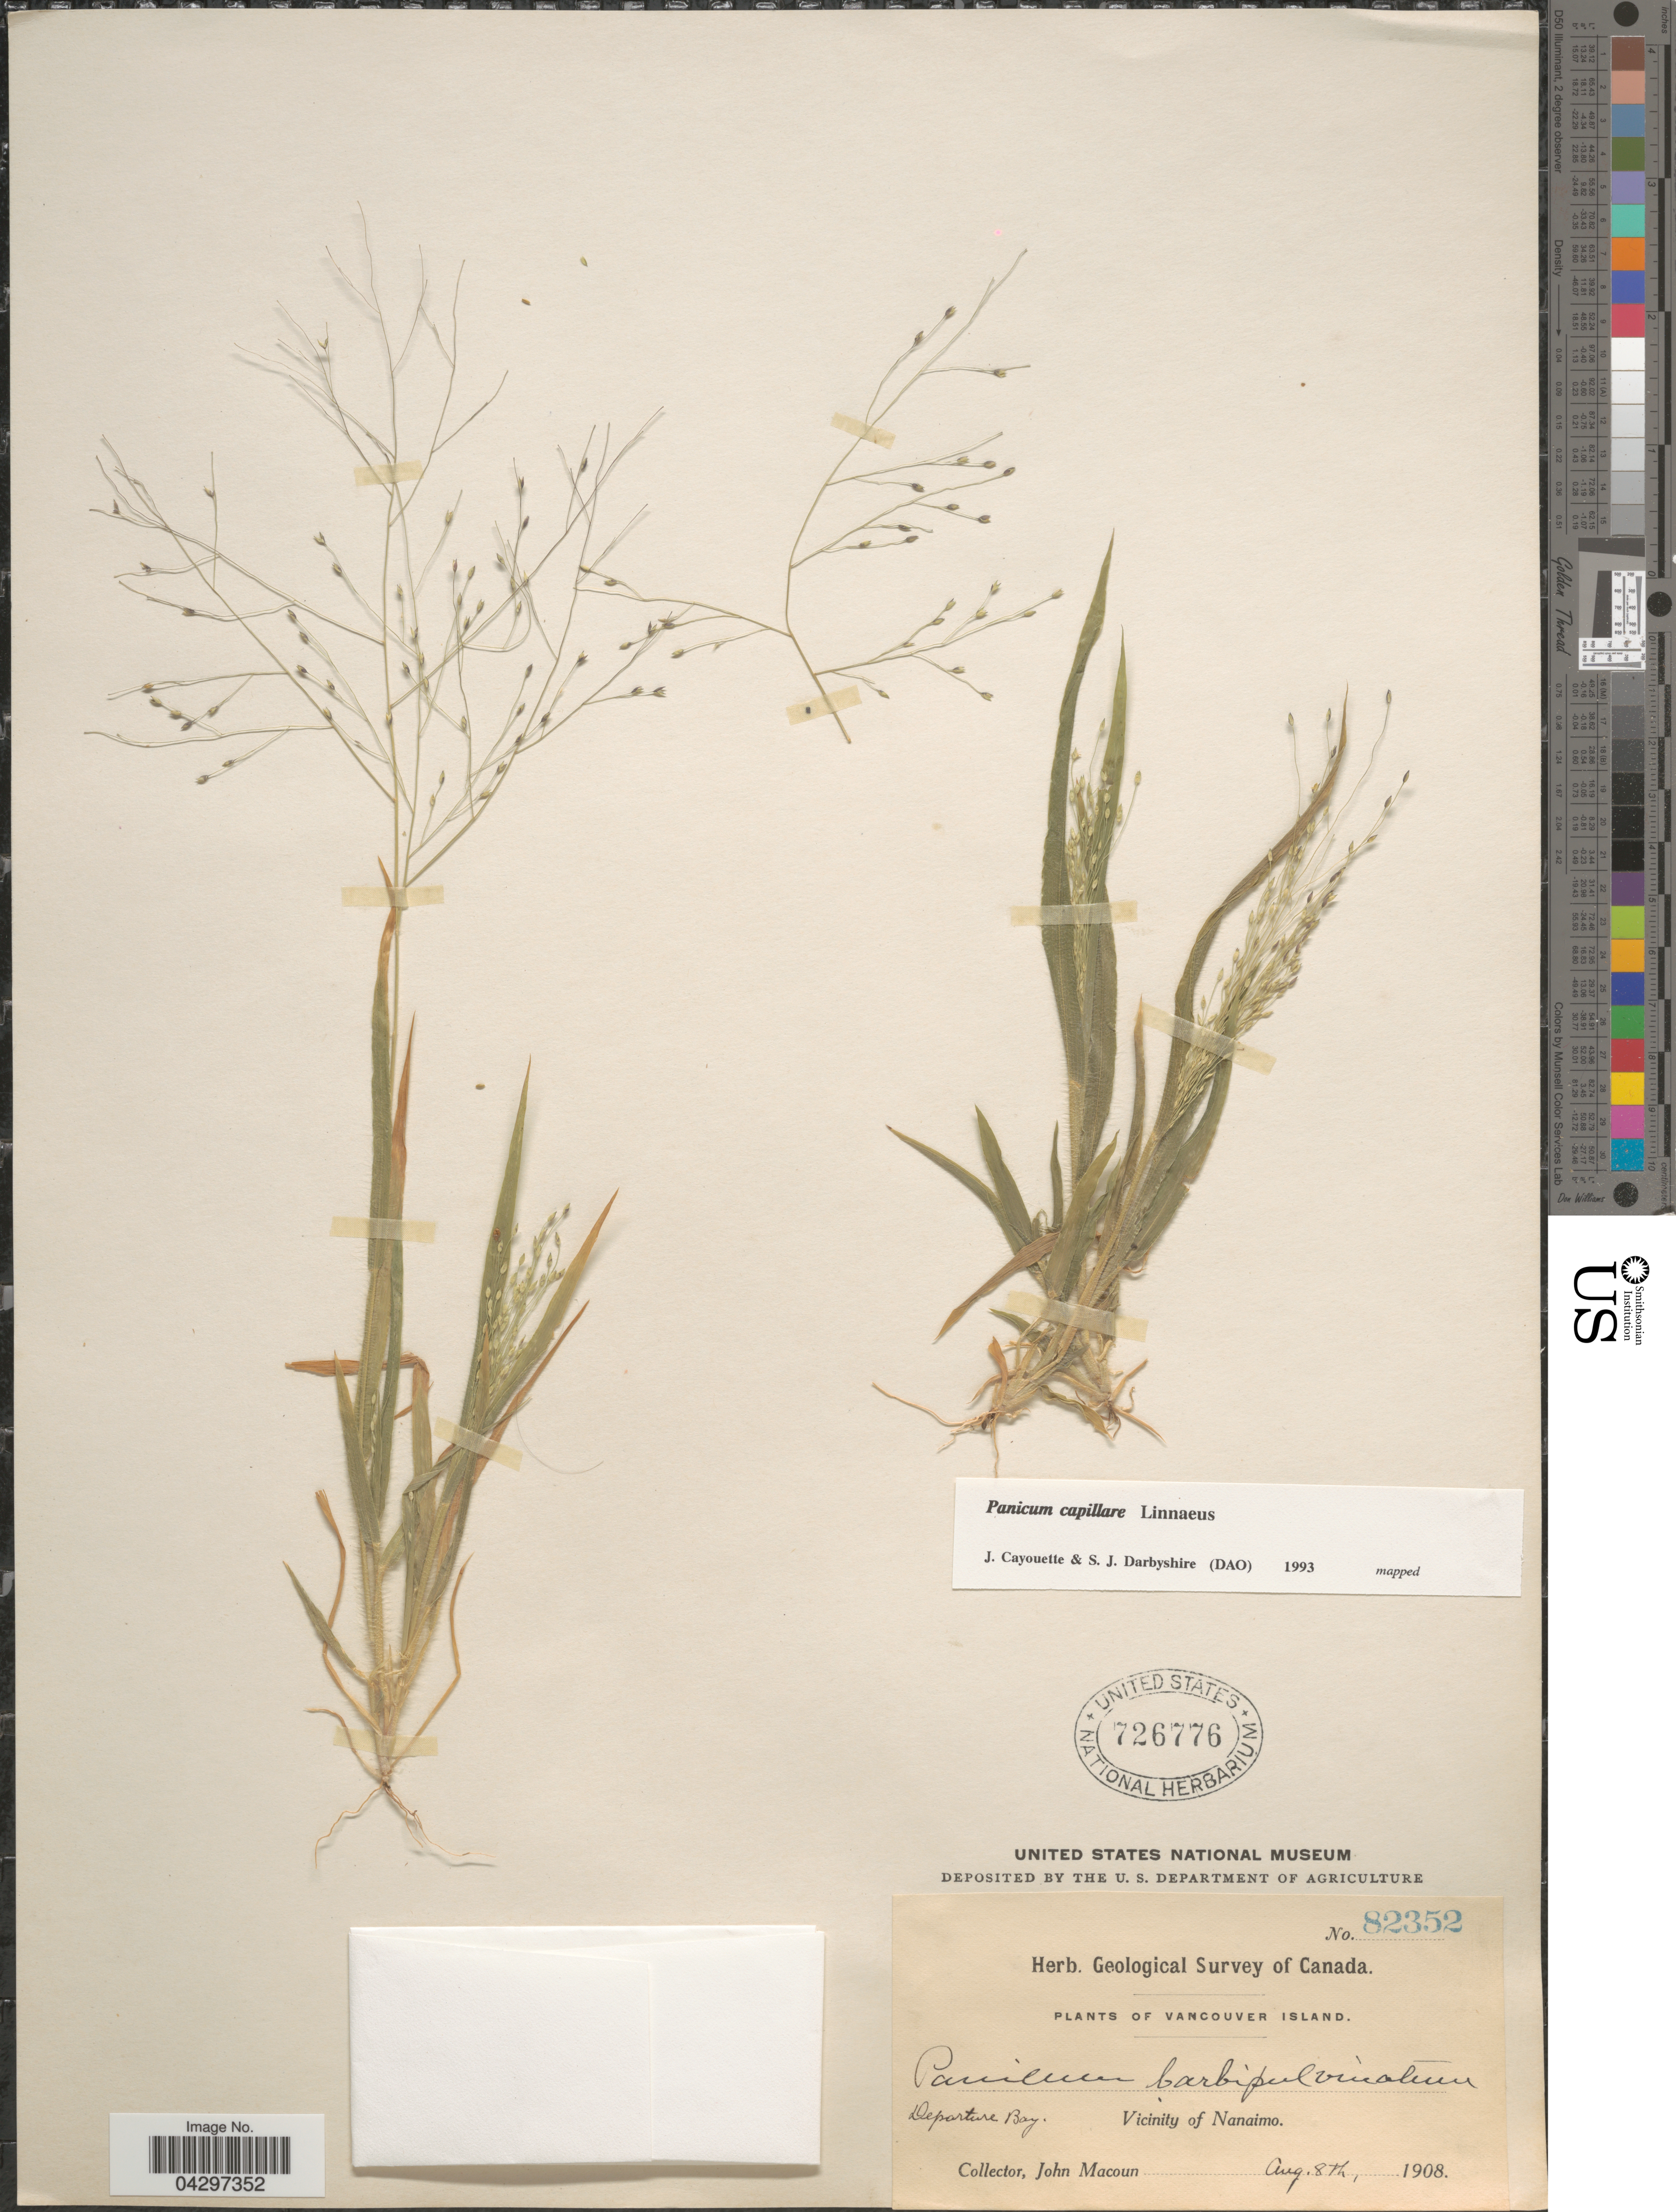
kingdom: Plantae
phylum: Tracheophyta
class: Liliopsida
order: Poales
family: Poaceae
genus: Panicum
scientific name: Panicum capillare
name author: L.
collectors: J. Macoun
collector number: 82352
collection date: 1908-08-08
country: Canada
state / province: British Columbia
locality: Geological Survey of Canada. Vancouver Island. Departure Bay. Vicinity of Nanaimo.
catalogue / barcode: US 726776